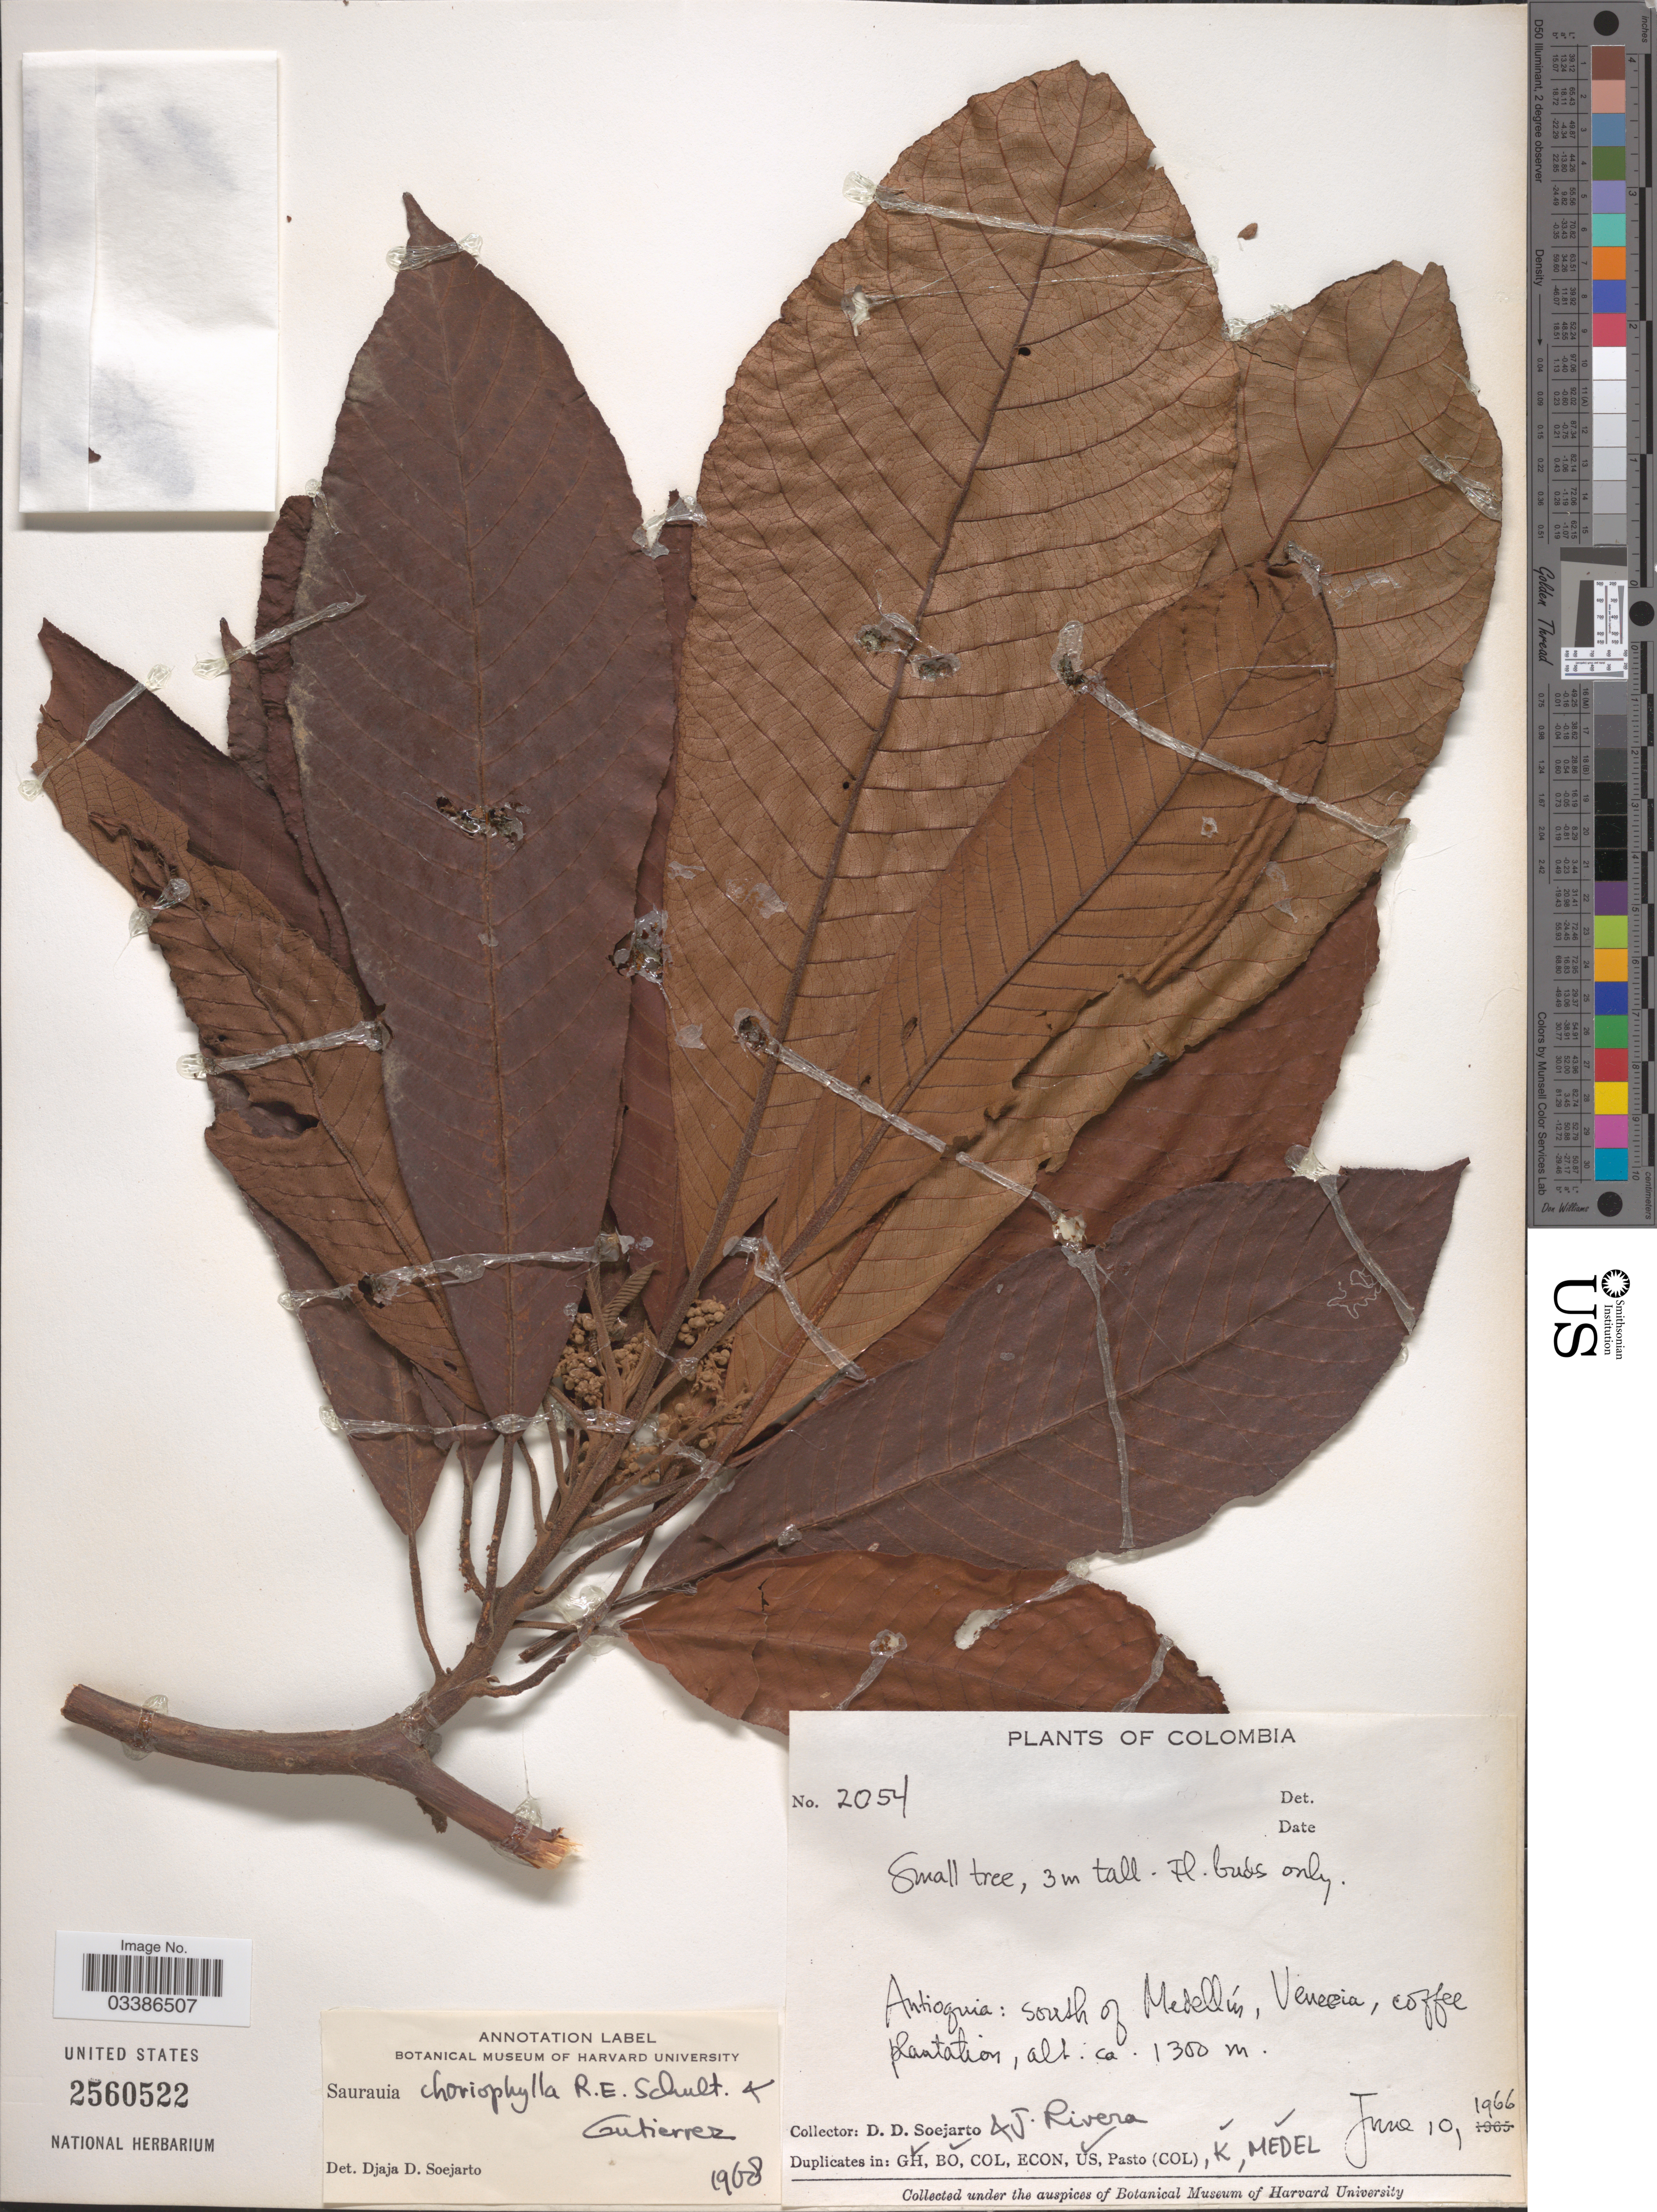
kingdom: Plantae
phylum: Tracheophyta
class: Magnoliopsida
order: Ericales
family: Actinidiaceae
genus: Saurauia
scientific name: Saurauia choriophylla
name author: R.E. Schult. & Gutiérrez V.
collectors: J. Rivera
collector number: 2054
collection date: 1966-06-10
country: Colombia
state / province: Antioquia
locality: South of Medellín, Venecia, coffee plantation.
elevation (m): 1300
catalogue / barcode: US 2560522